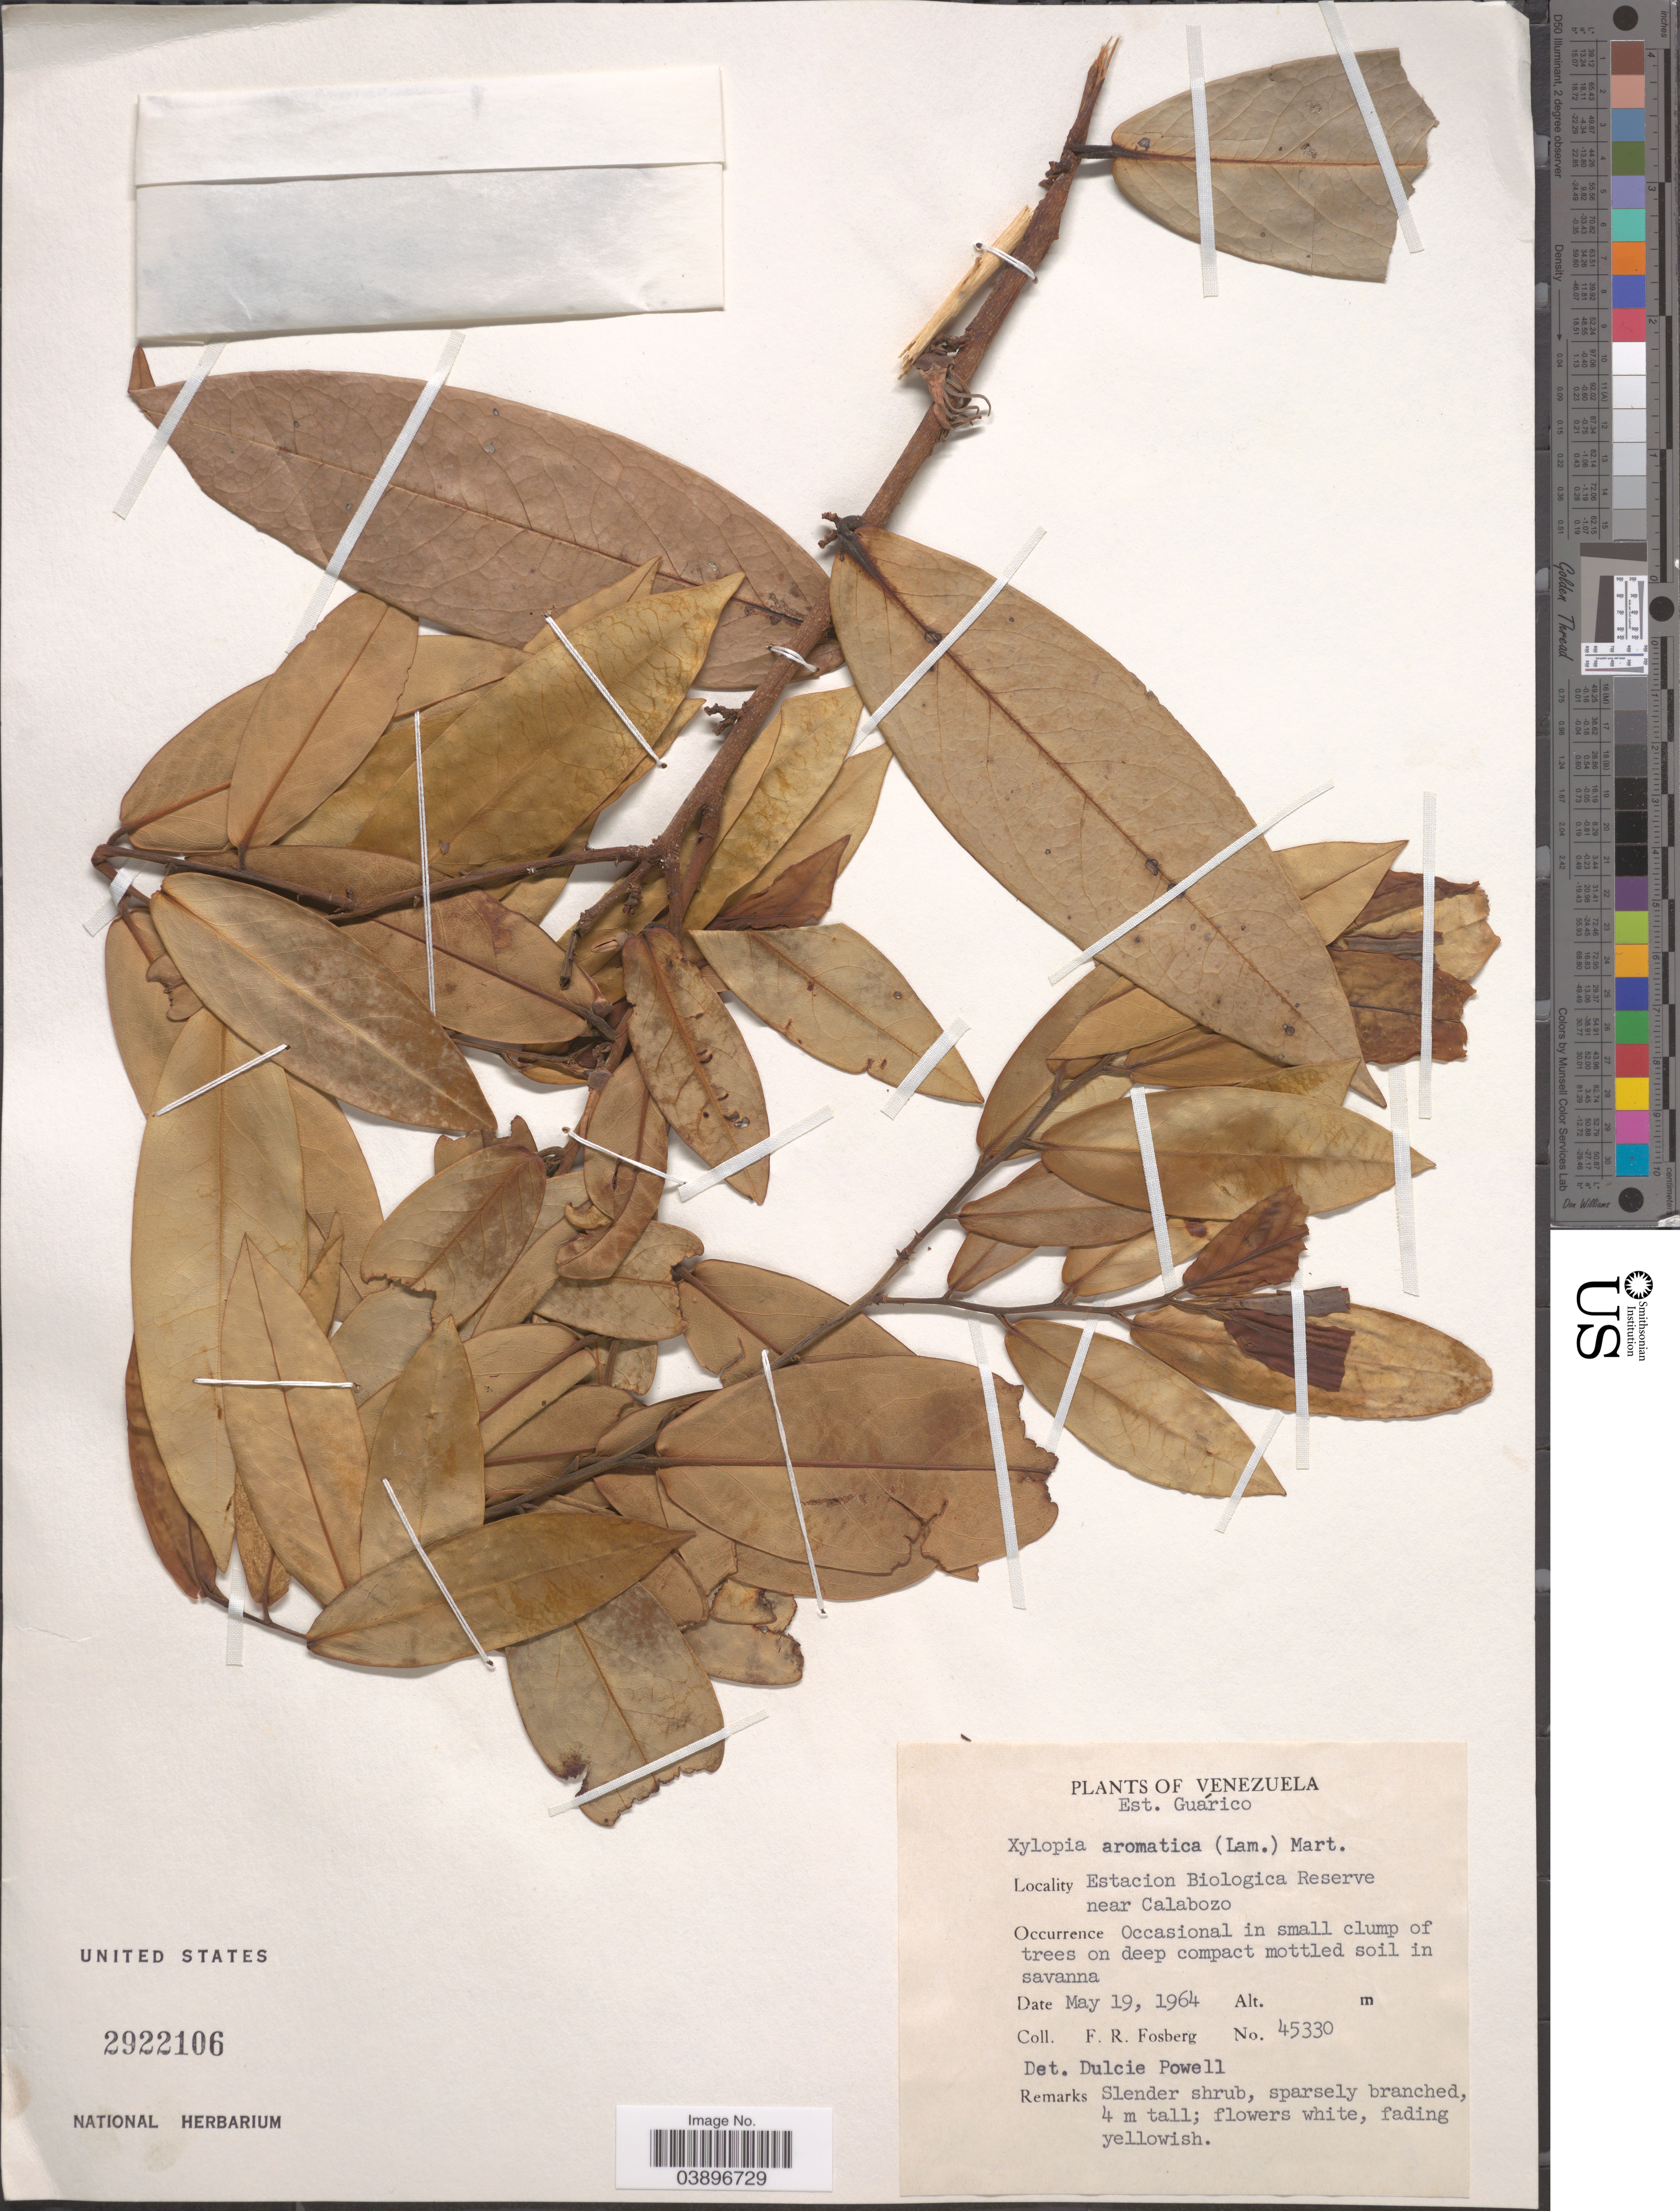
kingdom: Plantae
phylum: Tracheophyta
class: Magnoliopsida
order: Magnoliales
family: Annonaceae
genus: Xylopia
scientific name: Xylopia aromatica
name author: (Lam.) Mart.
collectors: F. R. Fosberg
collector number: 45330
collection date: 1964-05-19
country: Venezuela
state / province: Guarico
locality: Estacion Biologica Reserve near Calabozo.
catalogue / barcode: US 2922106